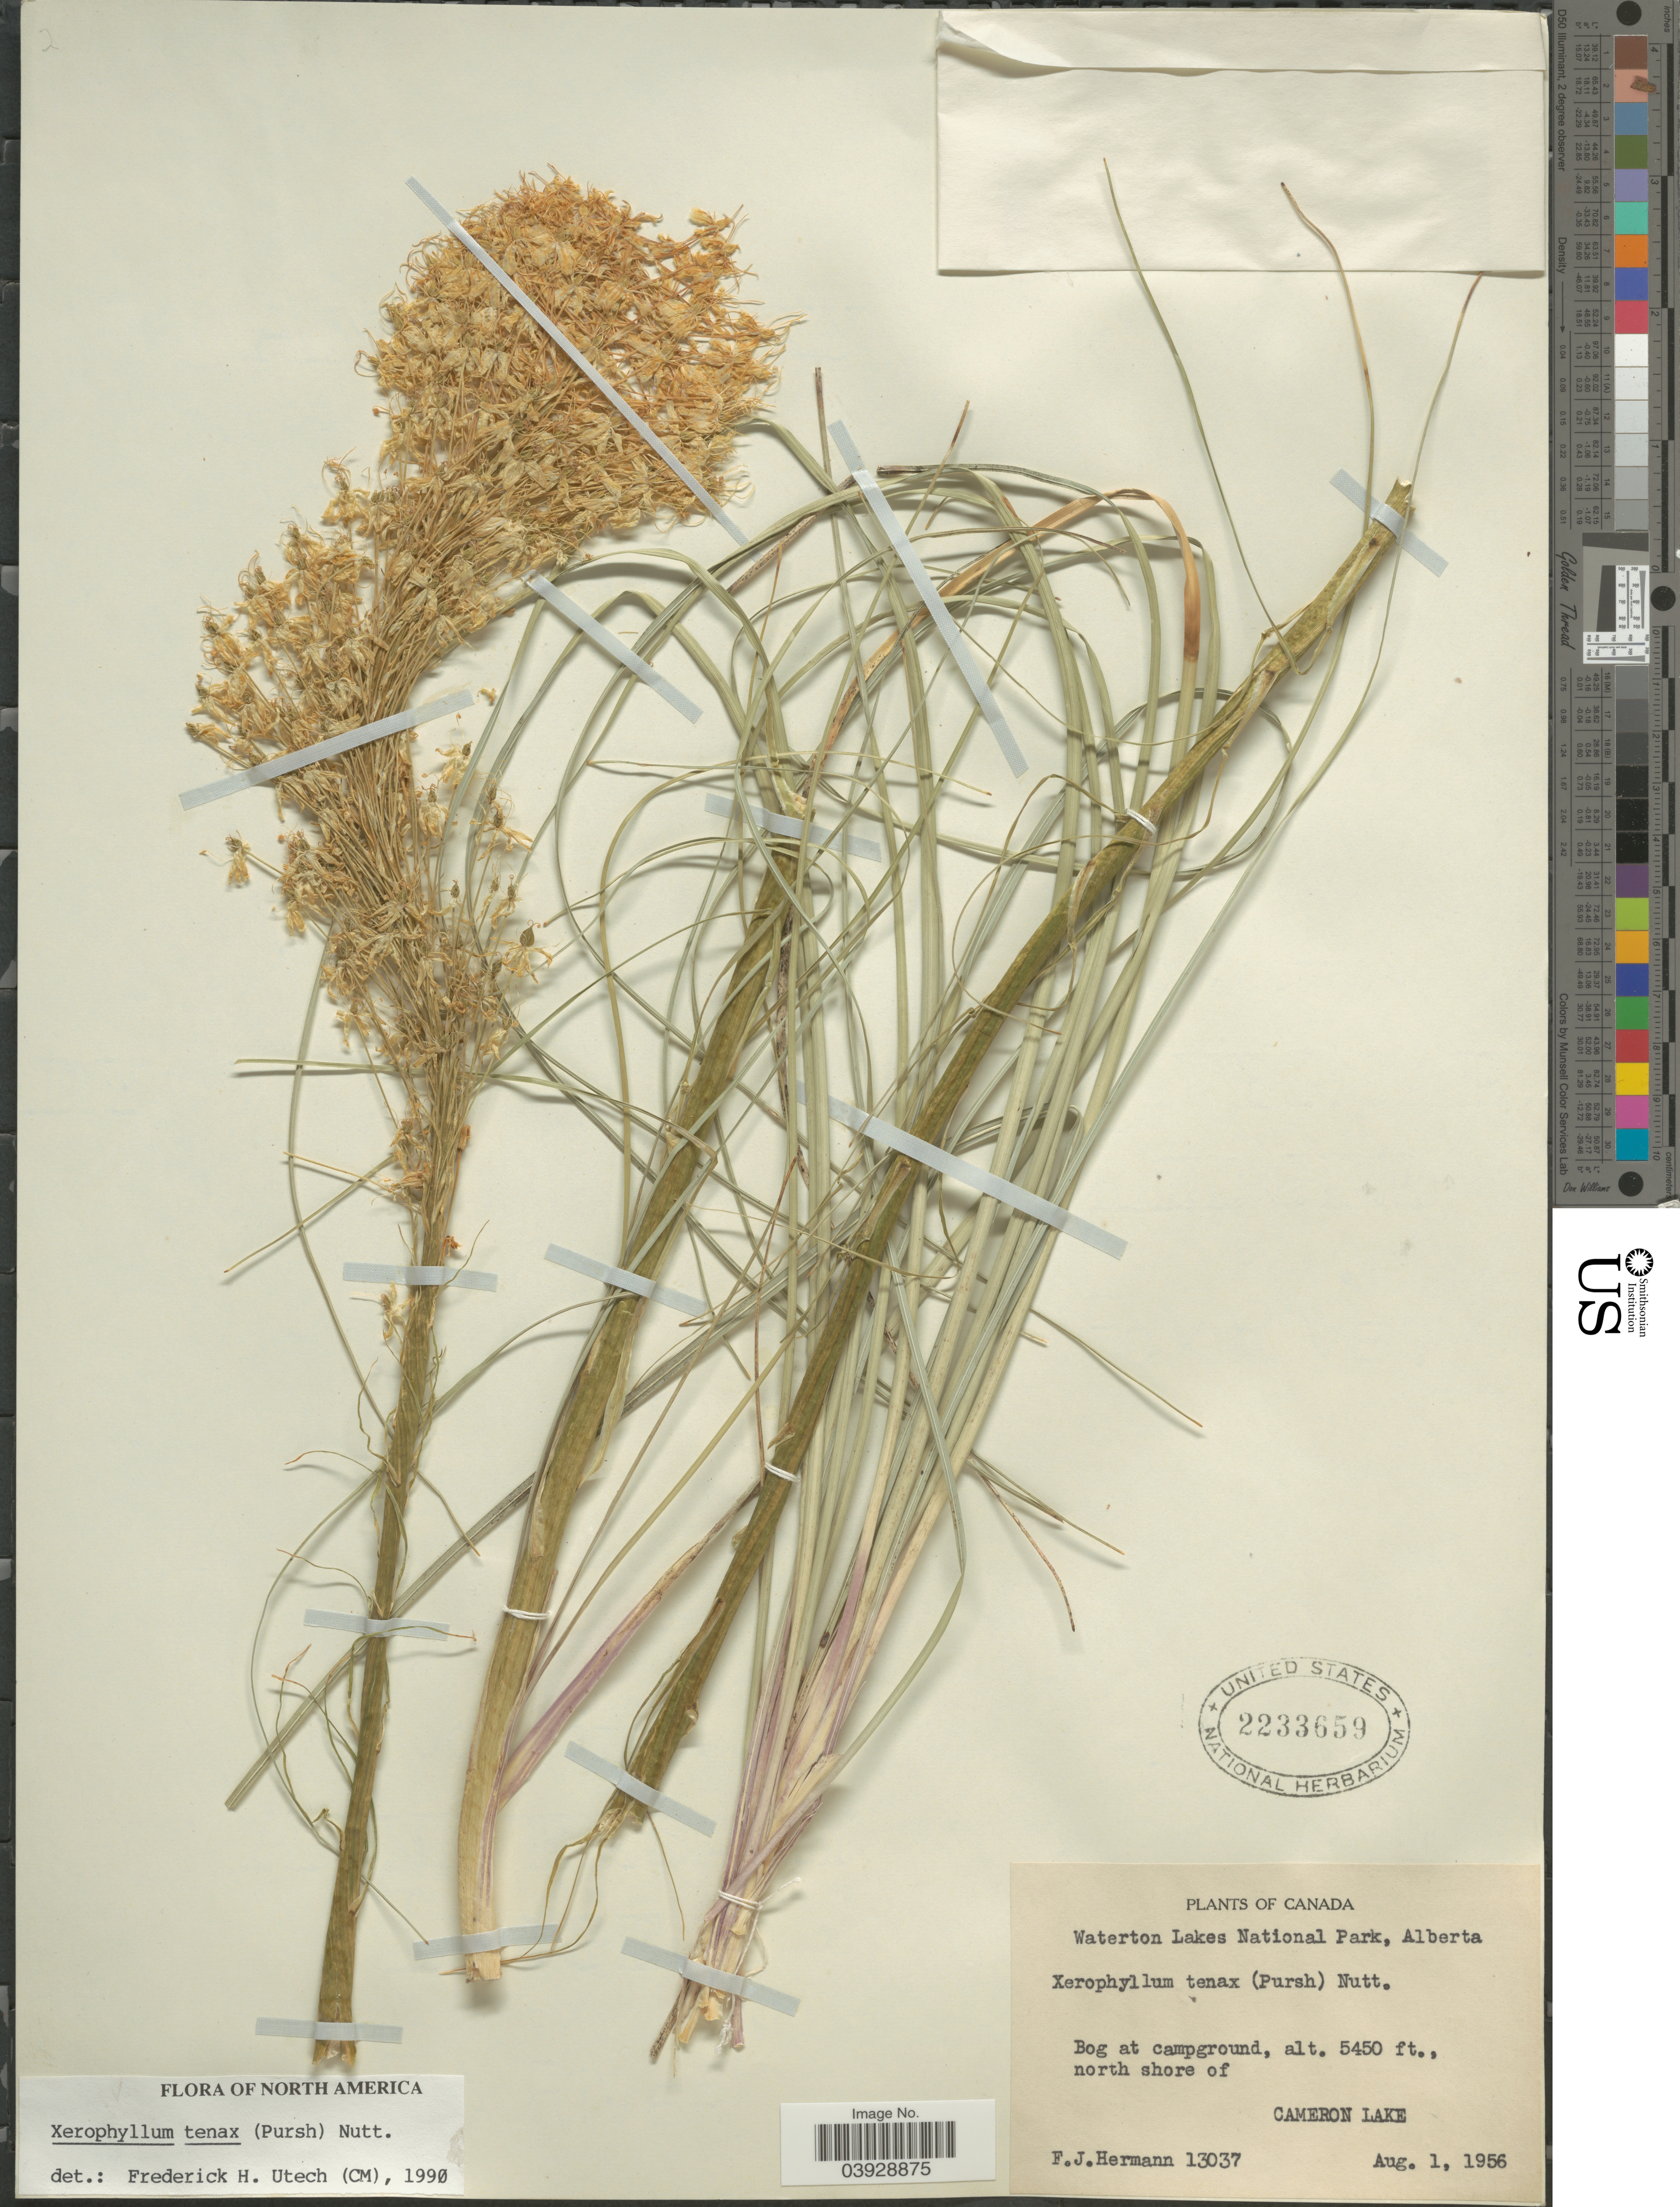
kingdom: Plantae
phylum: Tracheophyta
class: Liliopsida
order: Liliales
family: Melanthiaceae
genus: Xerophyllum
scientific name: Xerophyllum tenax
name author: (Pursh) Nutt.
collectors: F. J. Hermann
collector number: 13037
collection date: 1956-08-01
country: Canada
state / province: Alberta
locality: Waterton Lakes National Park. North shore of Cameron Lake.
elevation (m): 1661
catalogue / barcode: US 2233659